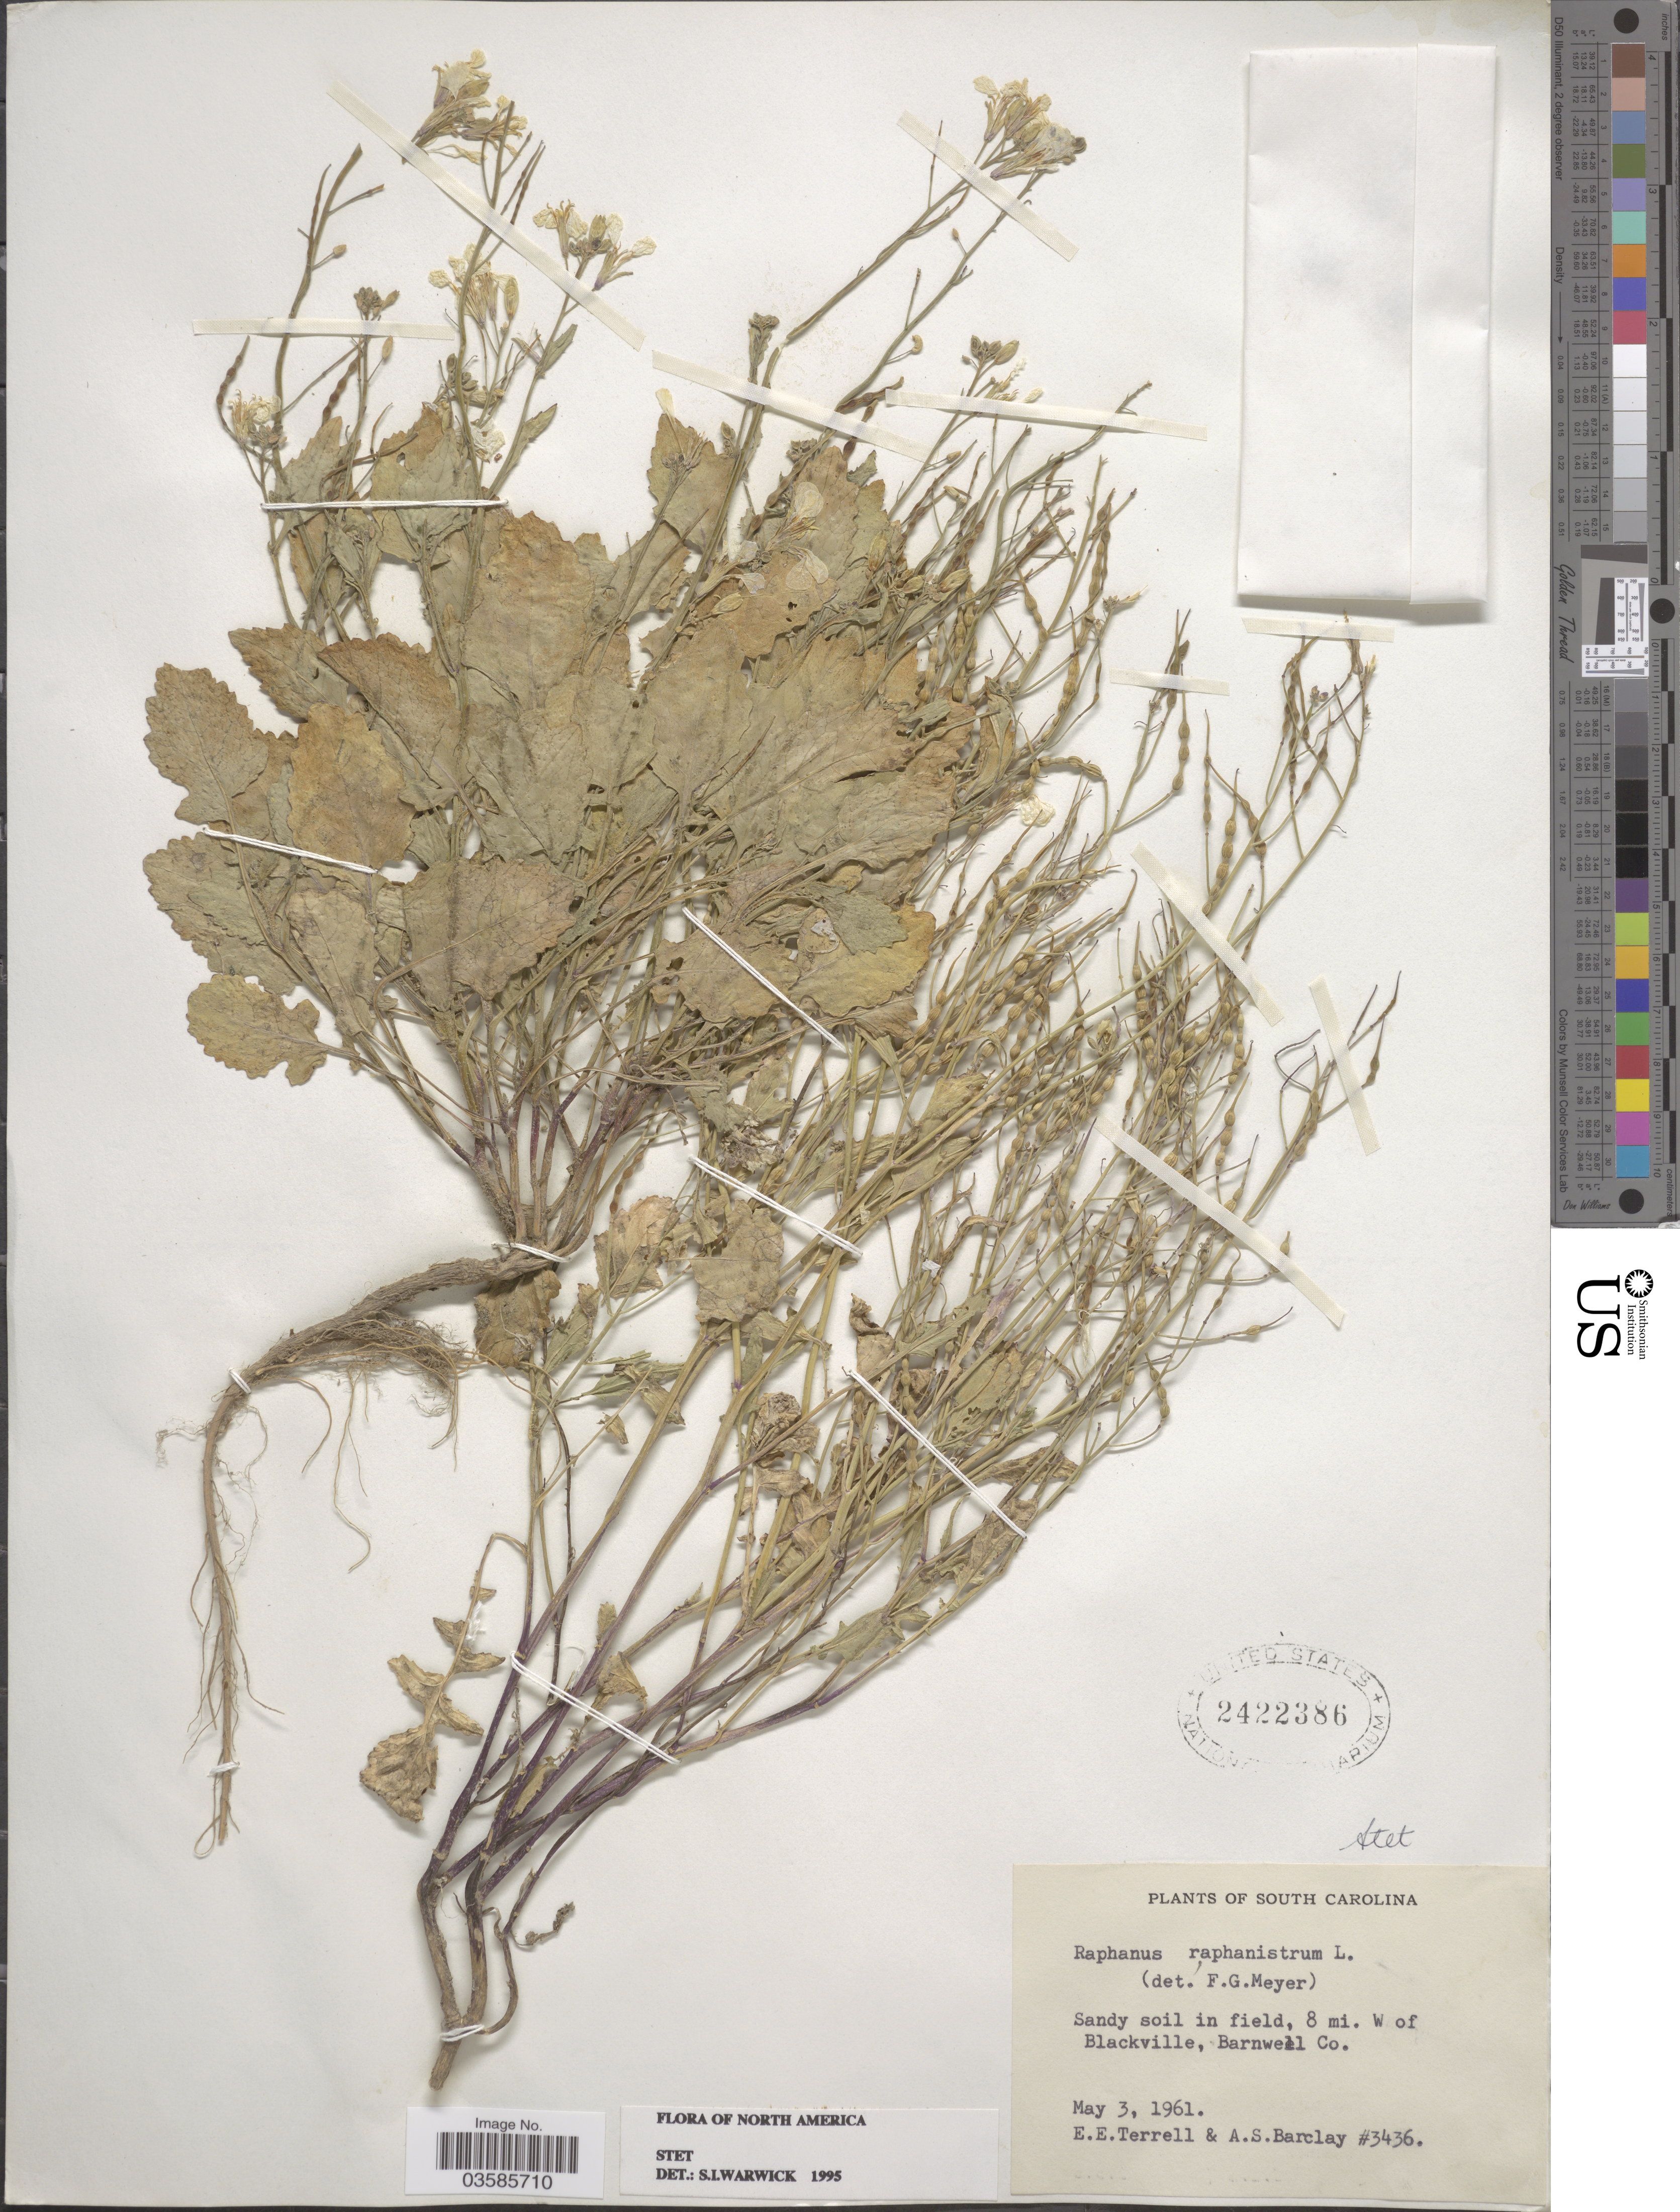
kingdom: Plantae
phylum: Tracheophyta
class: Magnoliopsida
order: Brassicales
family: Brassicaceae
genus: Raphanus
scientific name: Raphanus raphanistrum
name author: L.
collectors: E. E. Terrell & A. S. Barclay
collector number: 3436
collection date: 1961-05-03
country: United States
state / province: South Carolina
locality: Sandy soil in field, 8 mi. W of Blackville, Barnwell Co.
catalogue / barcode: US 2422386